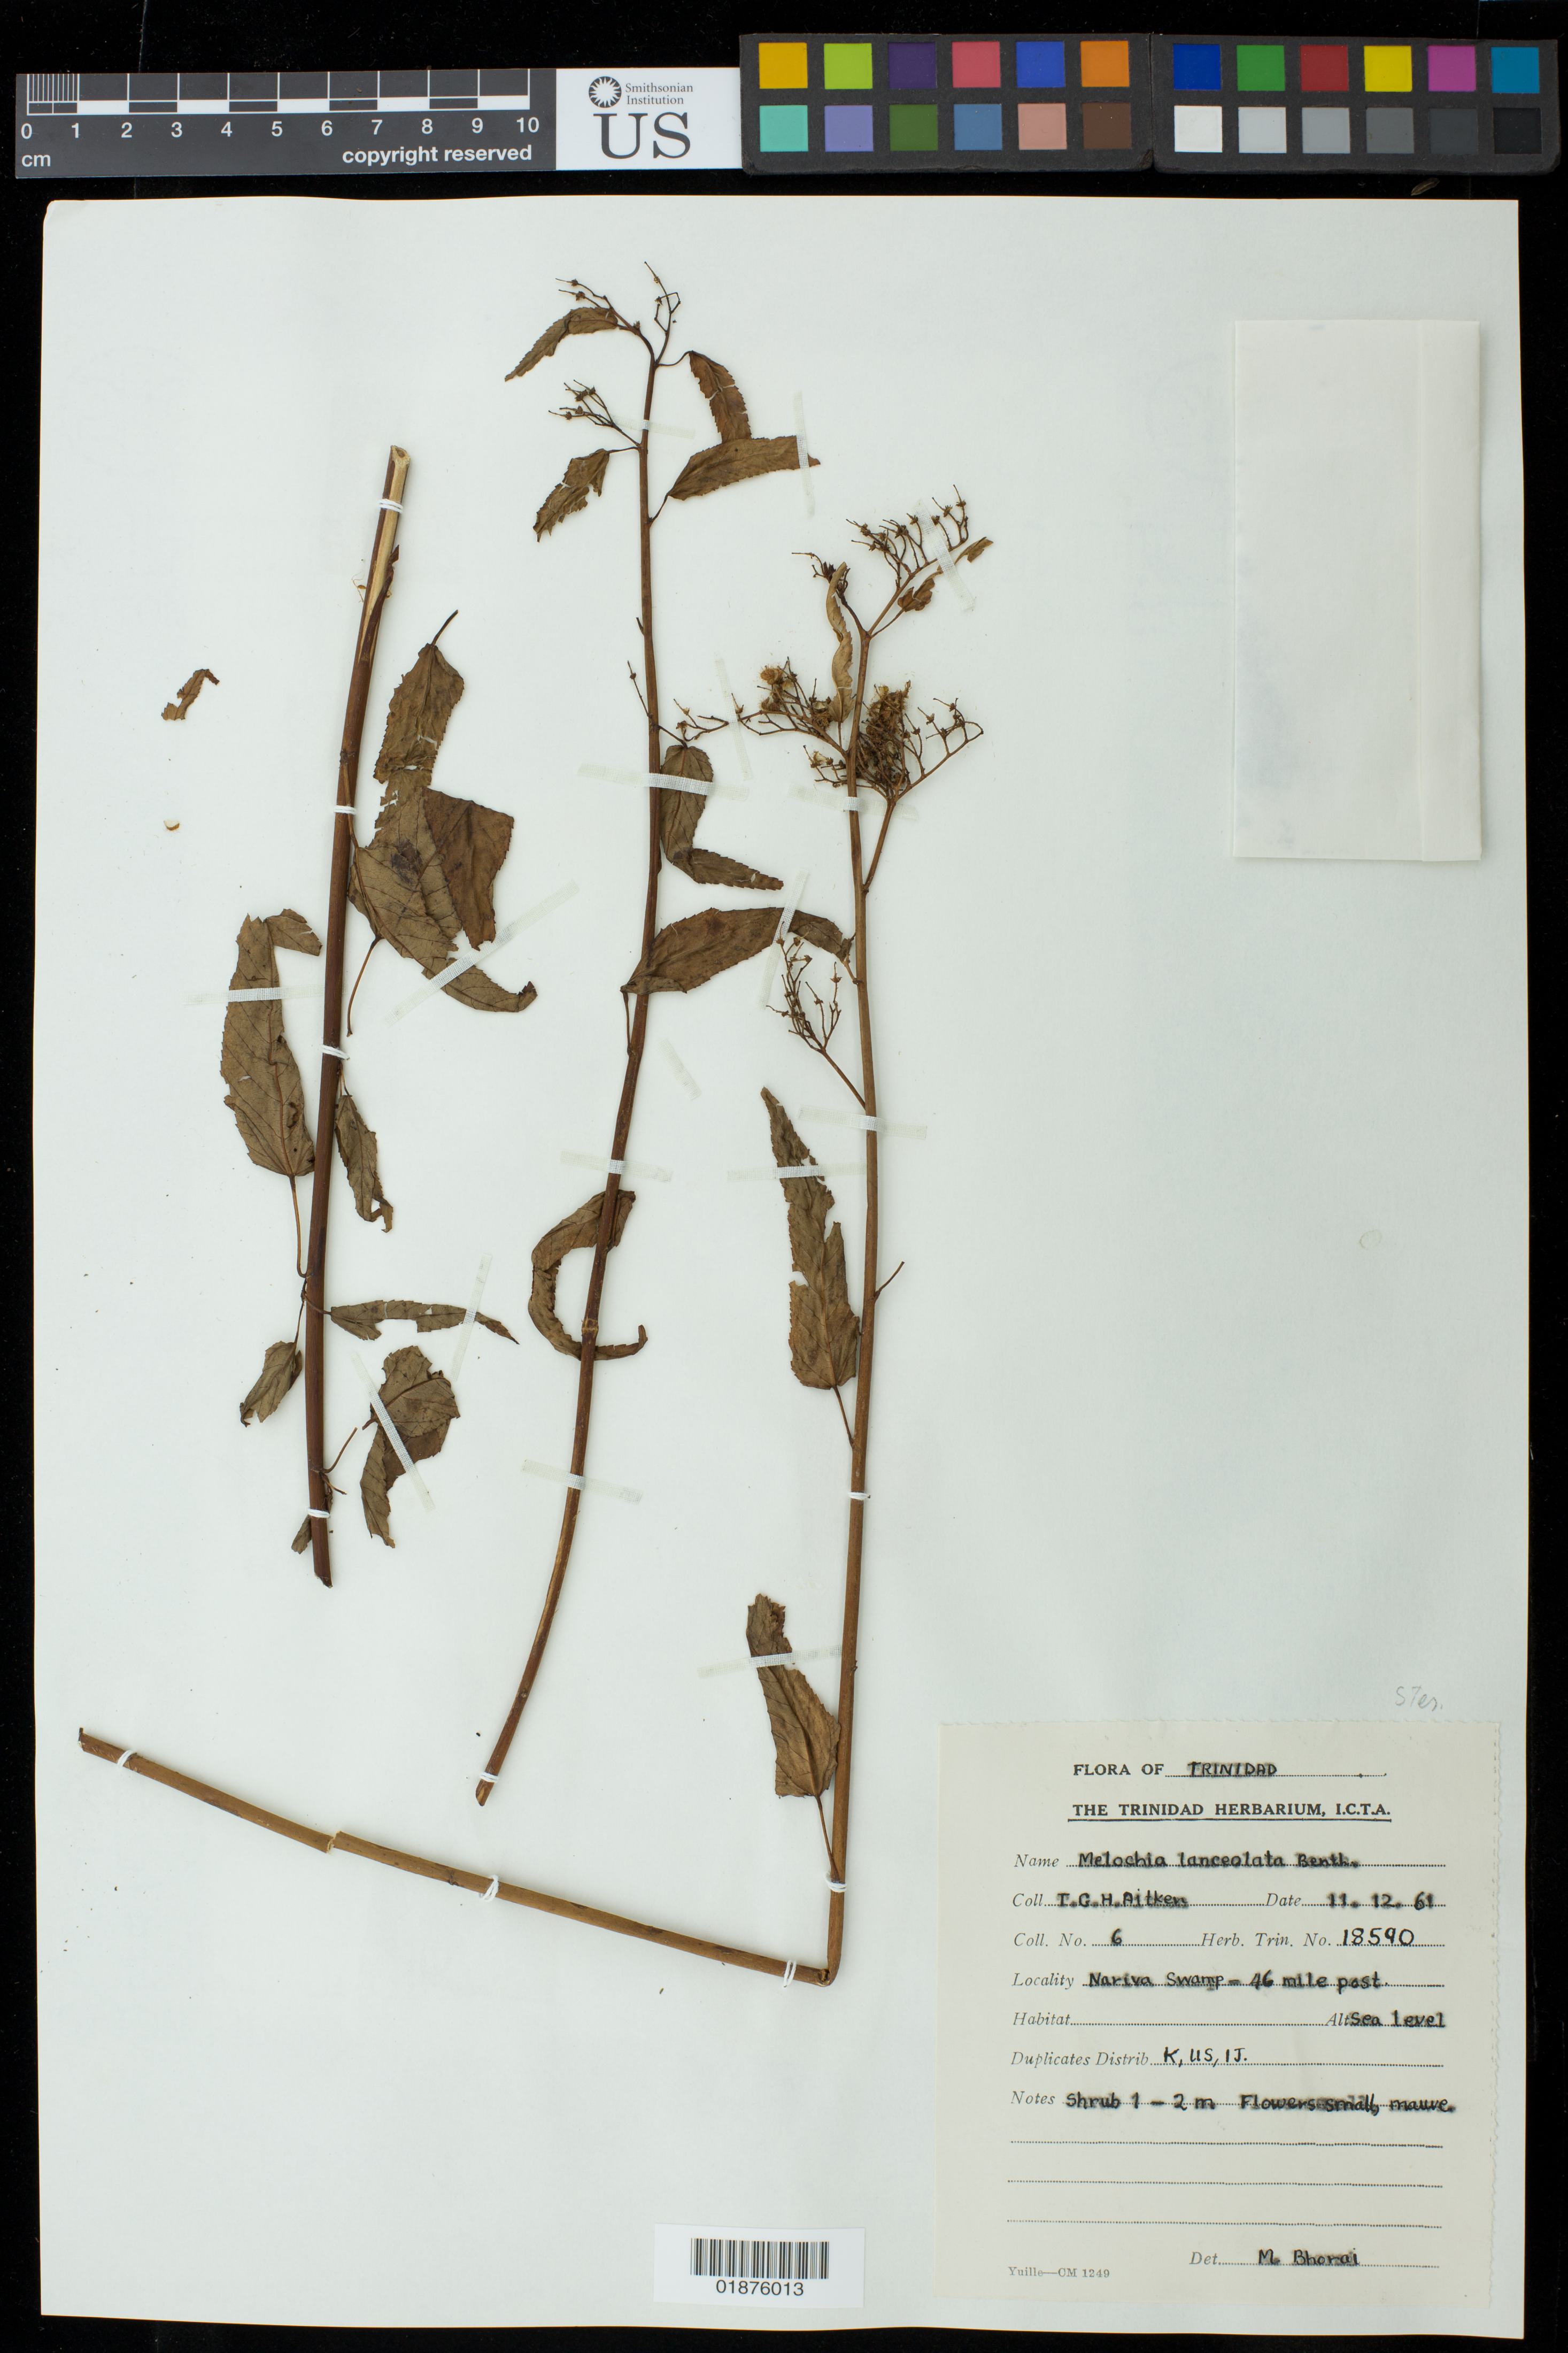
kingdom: Plantae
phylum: Tracheophyta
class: Magnoliopsida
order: Malvales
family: Malvaceae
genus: Melochia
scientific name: Melochia lanceolata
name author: Benth.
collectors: T. Aitken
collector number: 6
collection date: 1961-11-12 or 1961-12-11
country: Trinidad and Tobago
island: Trinidad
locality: Nariva Swamp- 46 mile post